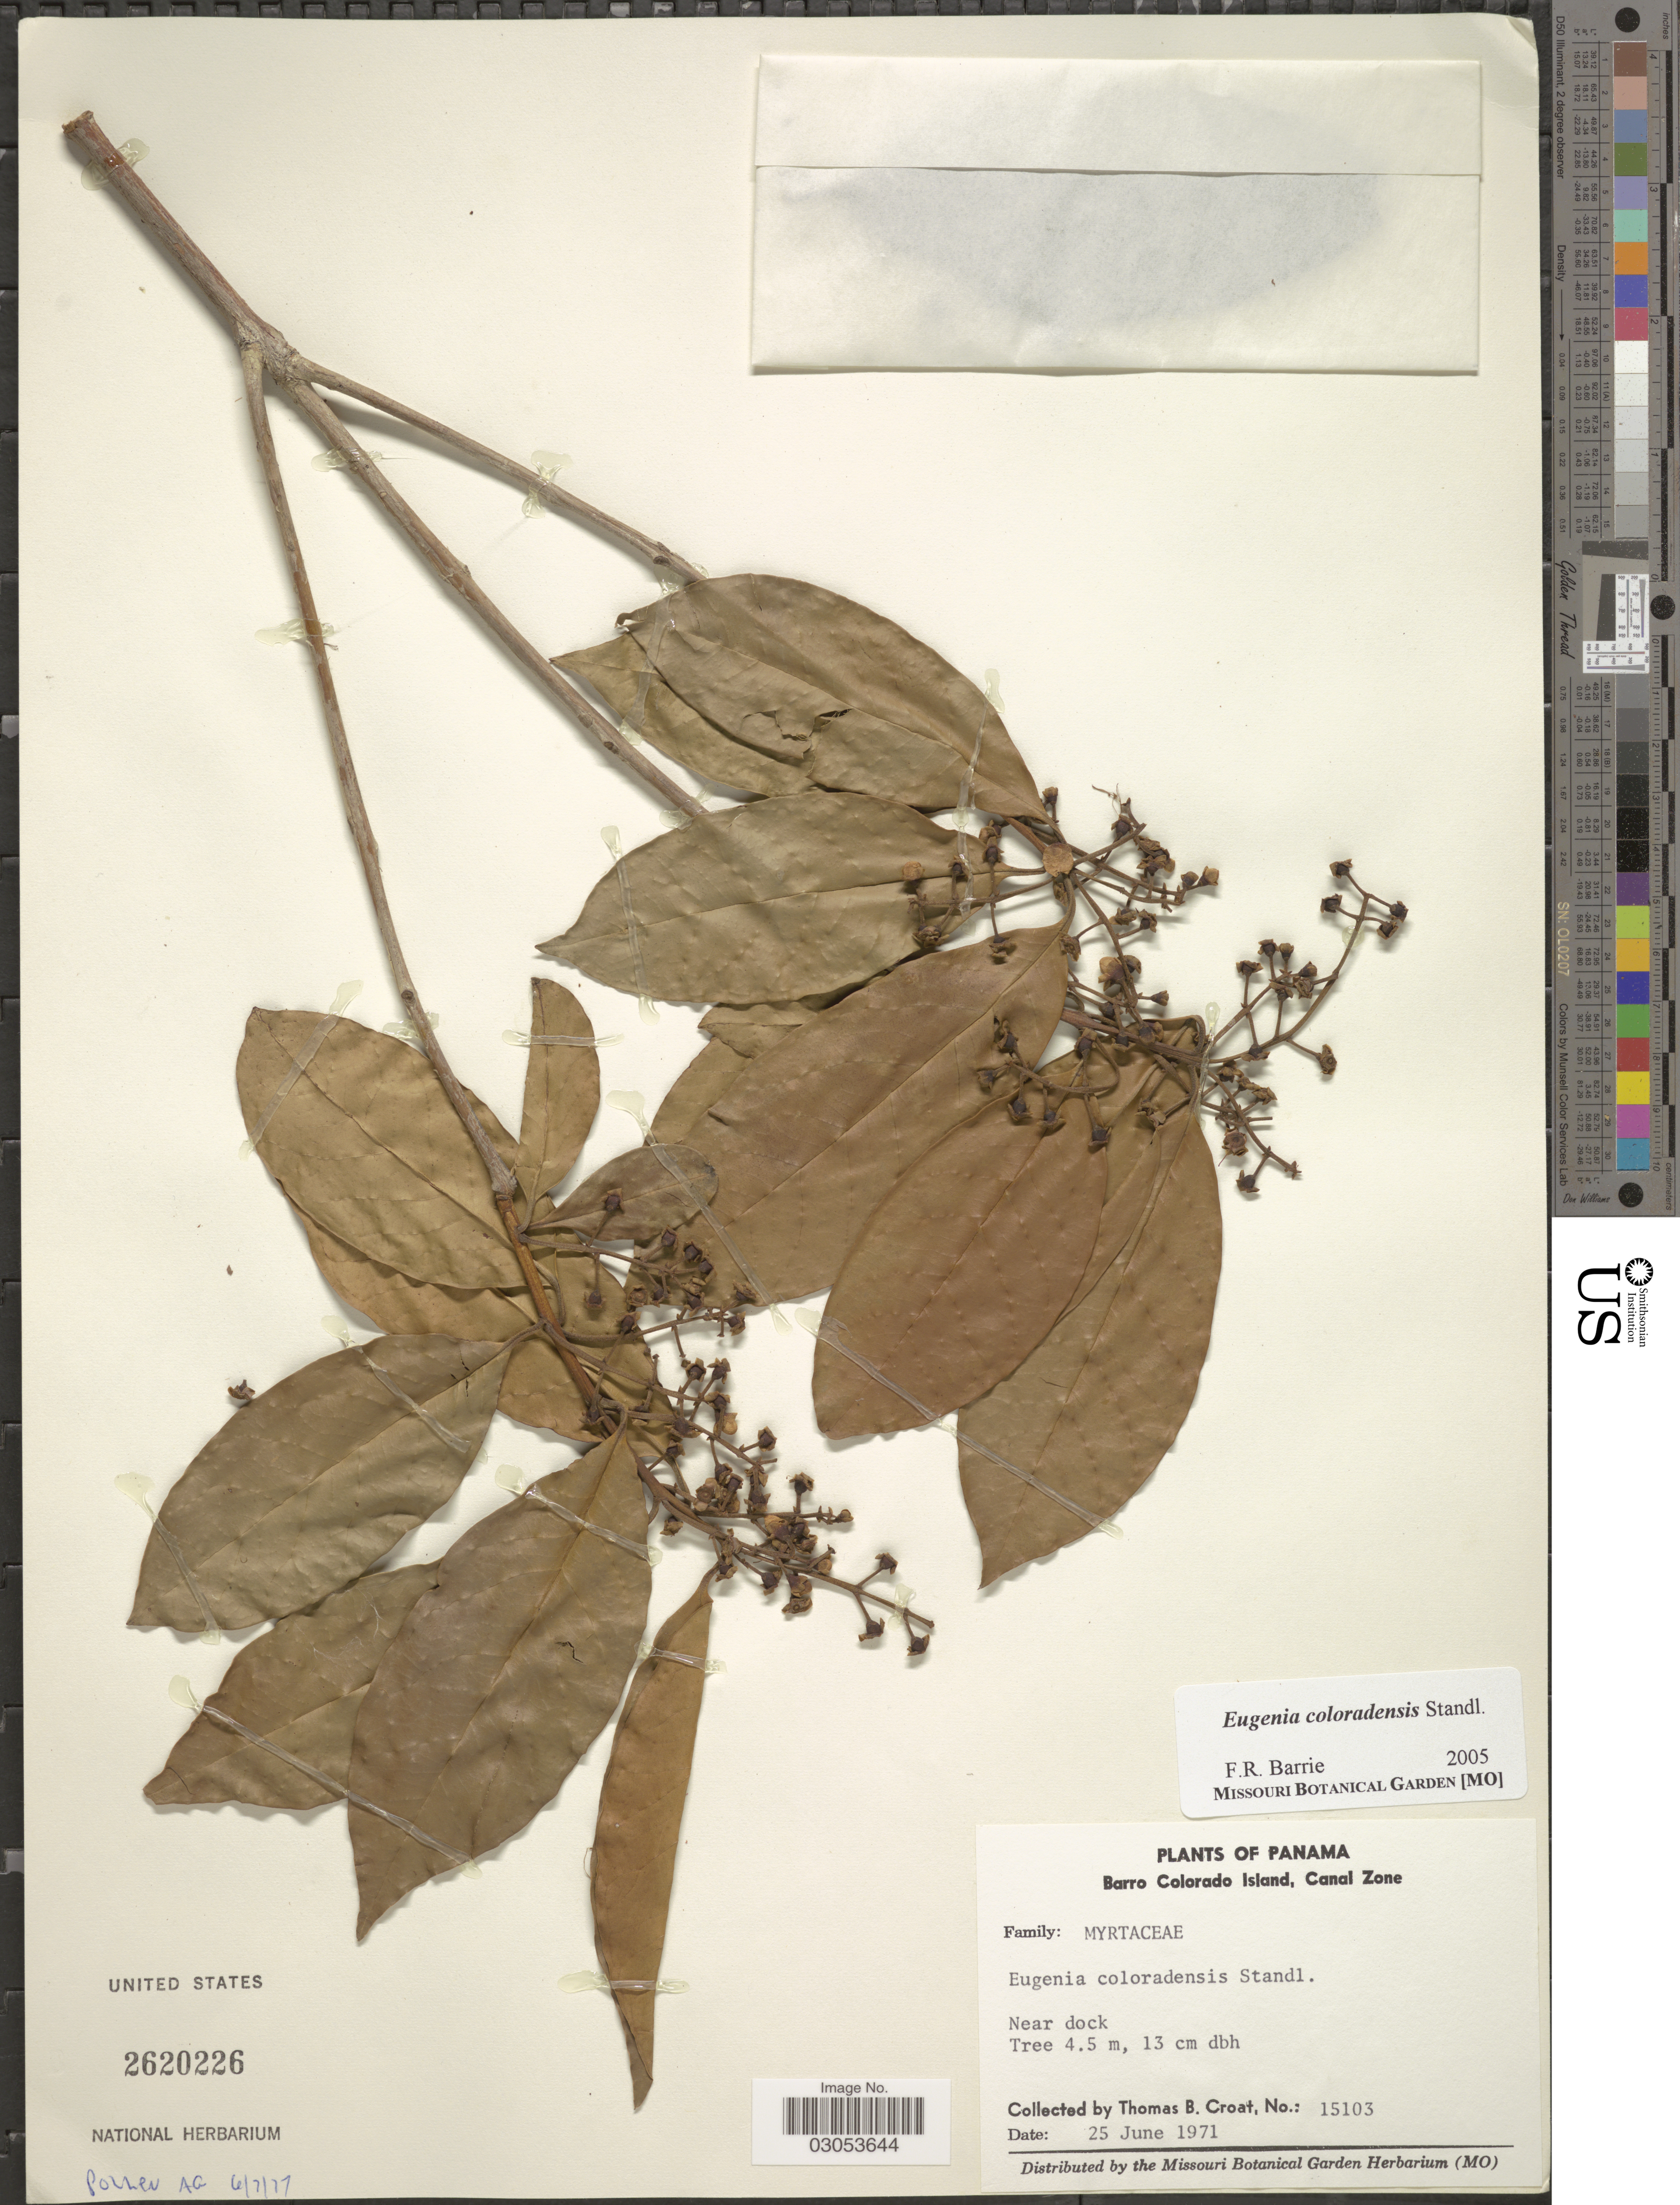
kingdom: Plantae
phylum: Tracheophyta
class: Magnoliopsida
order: Myrtales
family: Myrtaceae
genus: Eugenia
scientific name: Eugenia coloradoensis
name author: Standl.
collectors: T. B. Croat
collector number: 15103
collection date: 1971-06-25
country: Panama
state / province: Panamá Oeste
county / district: Canal Zone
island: Barro Colorado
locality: Barro Colorado Island, Canal Zone. Near dock.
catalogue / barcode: US 2620226